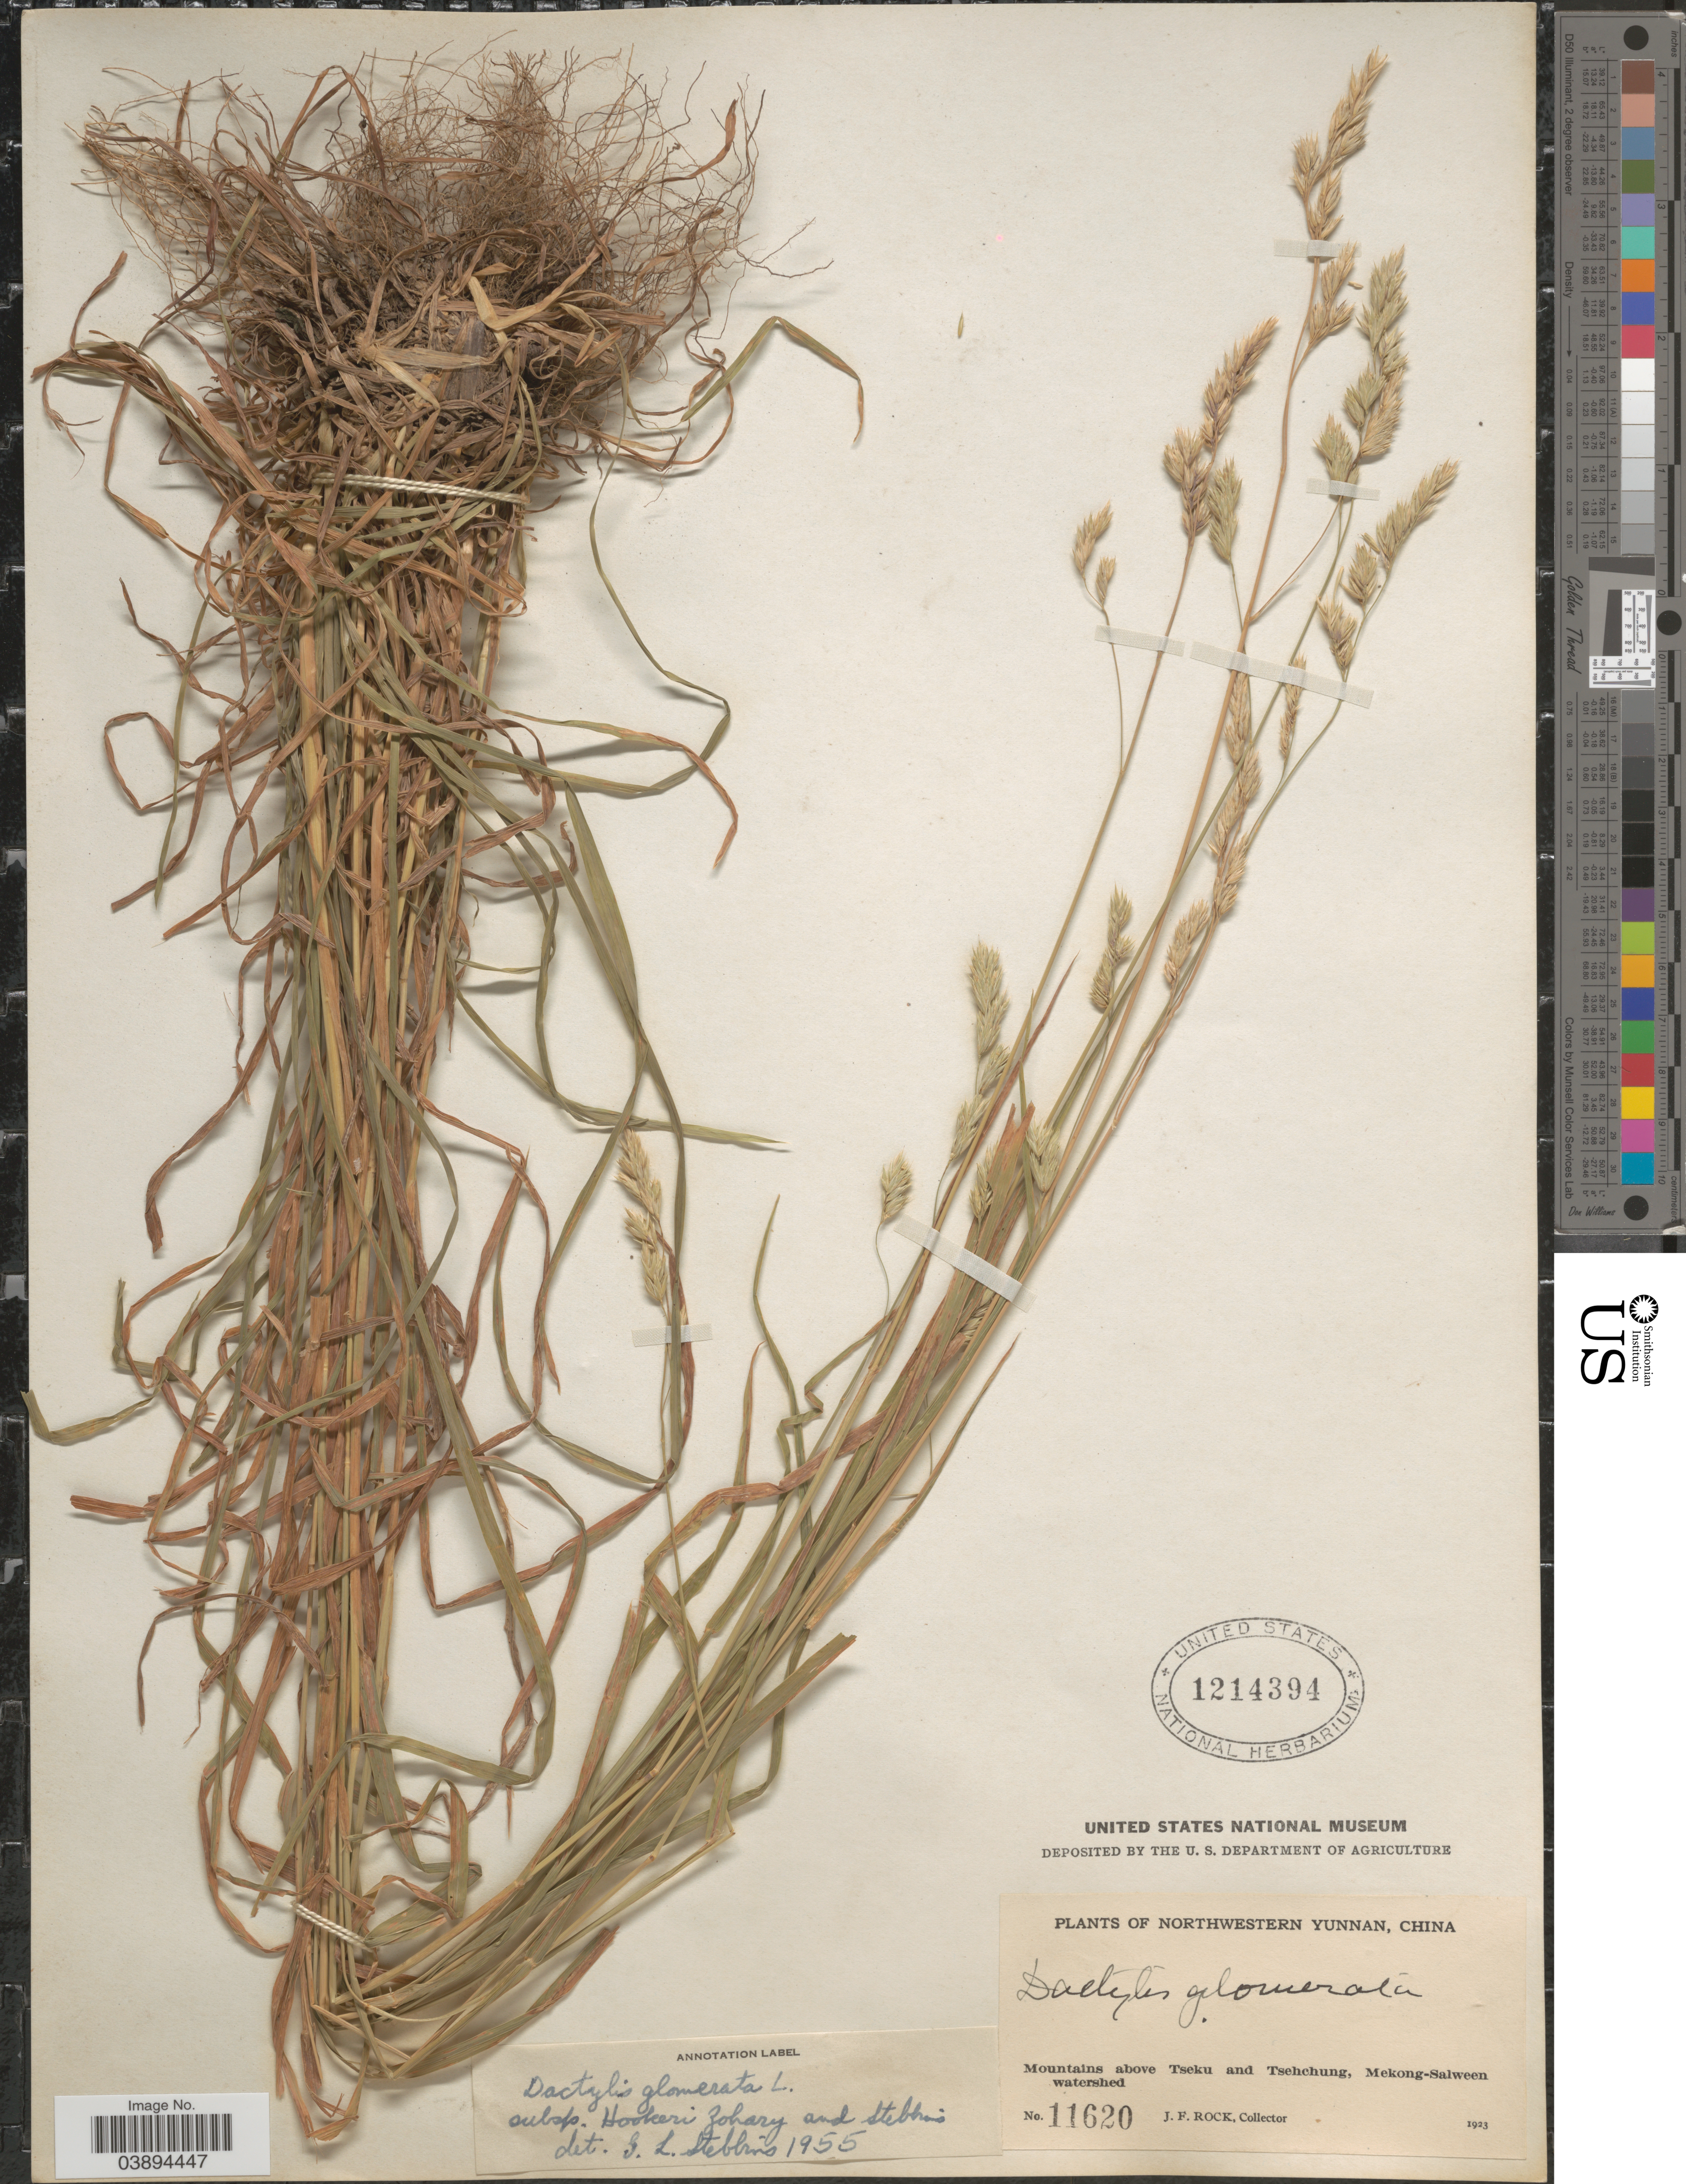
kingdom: Plantae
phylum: Tracheophyta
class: Liliopsida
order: Poales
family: Poaceae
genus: Dactylis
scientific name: Dactylis glomerata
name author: L.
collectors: J. Rock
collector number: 11620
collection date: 1923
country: China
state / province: Yunnan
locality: Northwestern Yunnan. Mountains above Tseku and Tsehchung, Mekong-Salween watershed.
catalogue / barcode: US 1214394